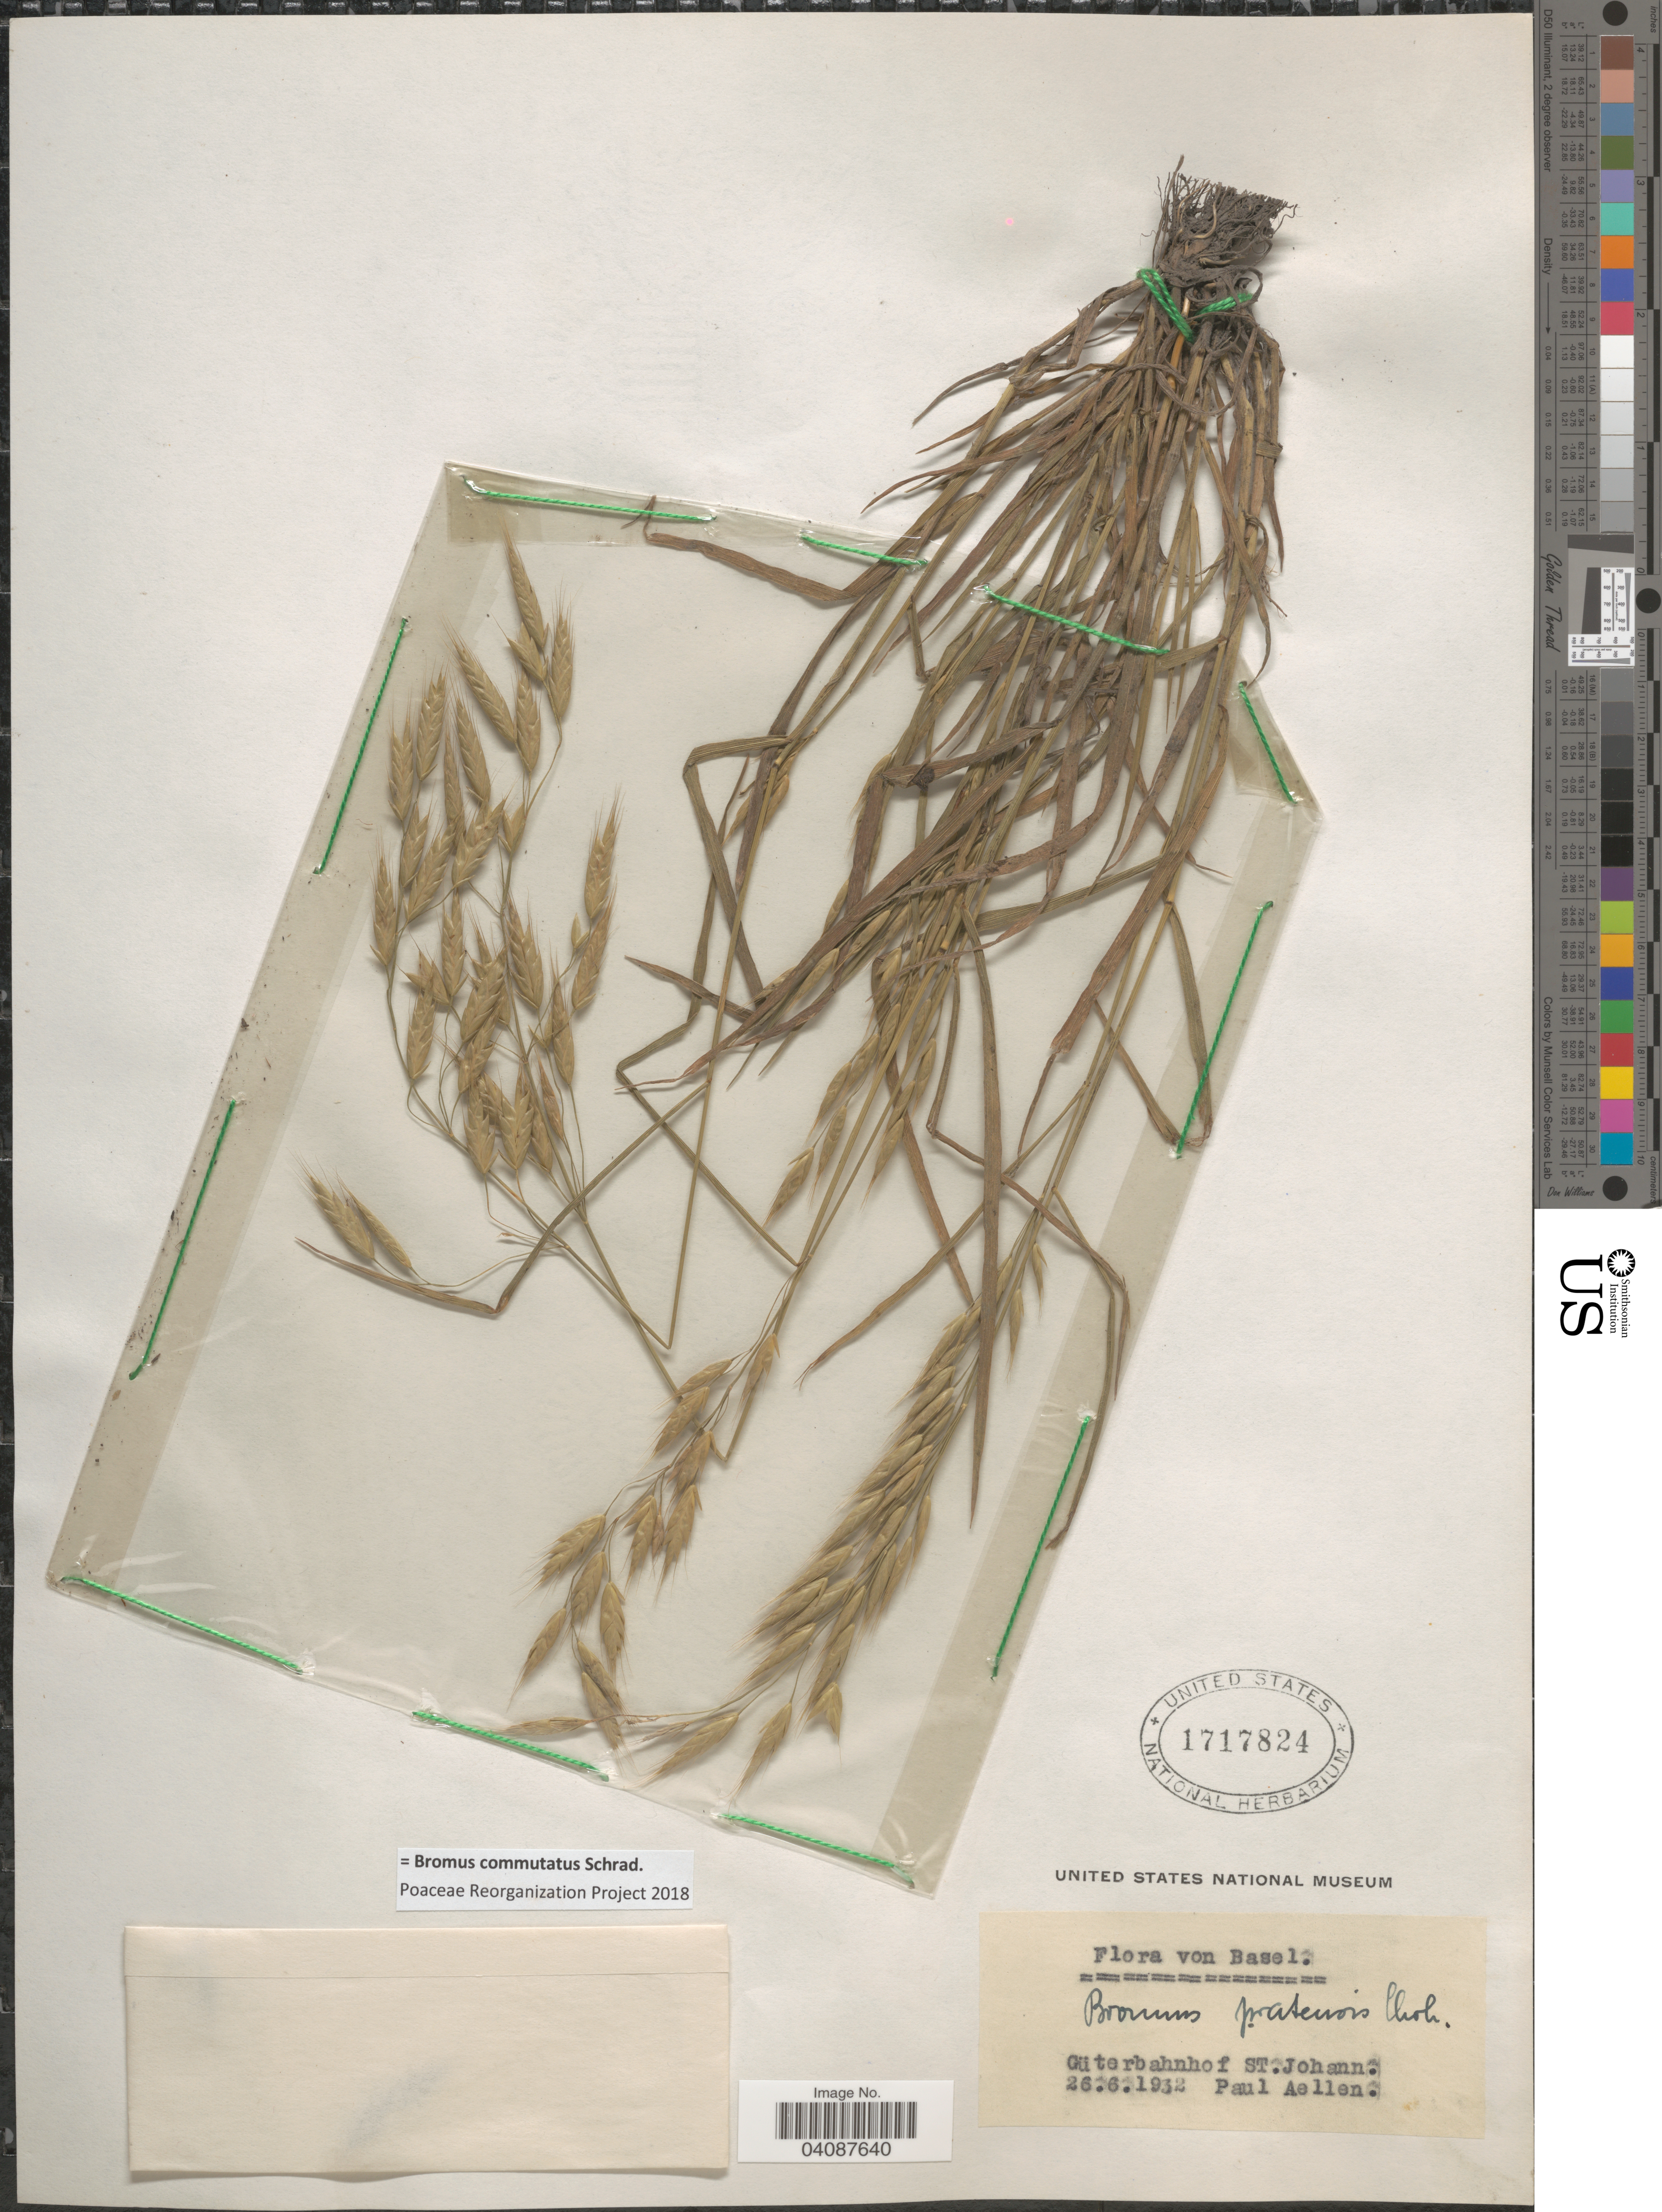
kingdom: Plantae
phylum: Tracheophyta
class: Liliopsida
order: Poales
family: Poaceae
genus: Bromus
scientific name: Bromus commutatus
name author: Schrad.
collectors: P. Aellen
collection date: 1932-06-26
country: Switzerland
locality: Basel. Güterbahnhof St.Johann.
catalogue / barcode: US 1717824